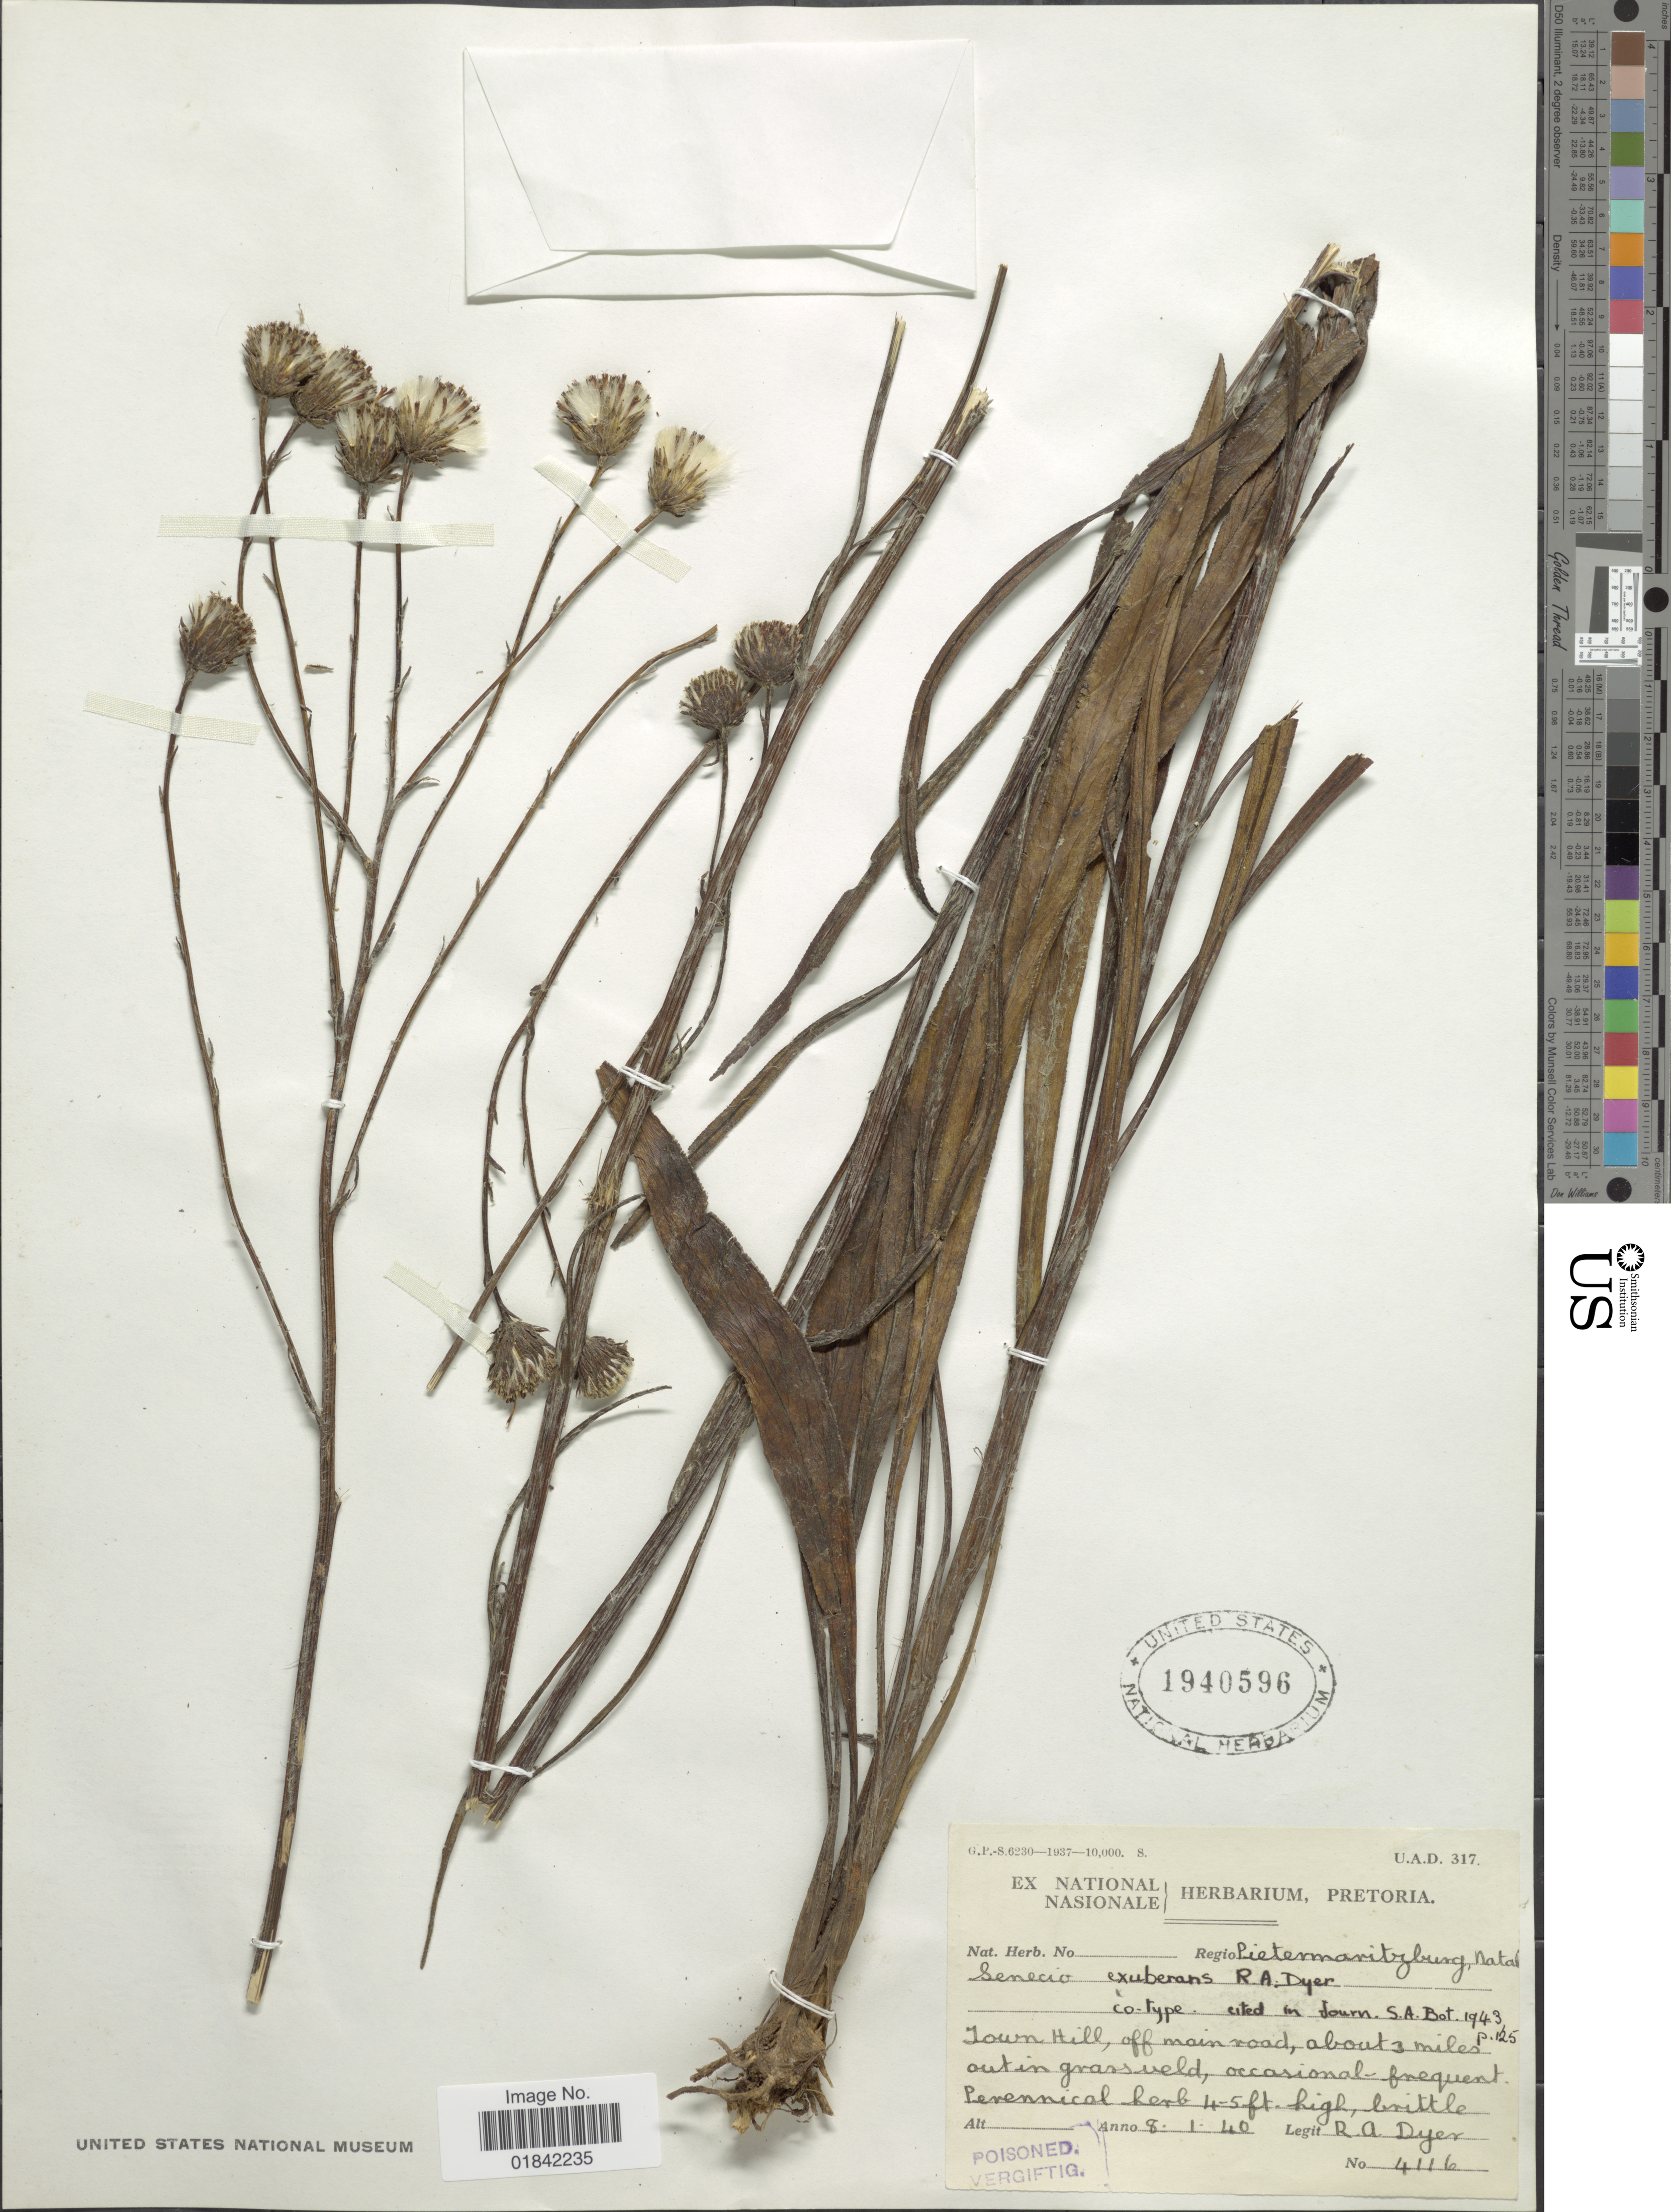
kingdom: Plantae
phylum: Tracheophyta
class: Magnoliopsida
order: Asterales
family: Asteraceae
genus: Senecio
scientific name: Senecio exuberans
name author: R.A. Dyer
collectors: R. A. Dyer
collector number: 4116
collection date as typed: Transcribed d/m/y: 8/1/40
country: South Africa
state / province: KwaZulu-Natal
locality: Pietermaritzburg, Natal, Town Hill, off main road, about 3 miles out in grassveld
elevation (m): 1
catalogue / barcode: US 1940596